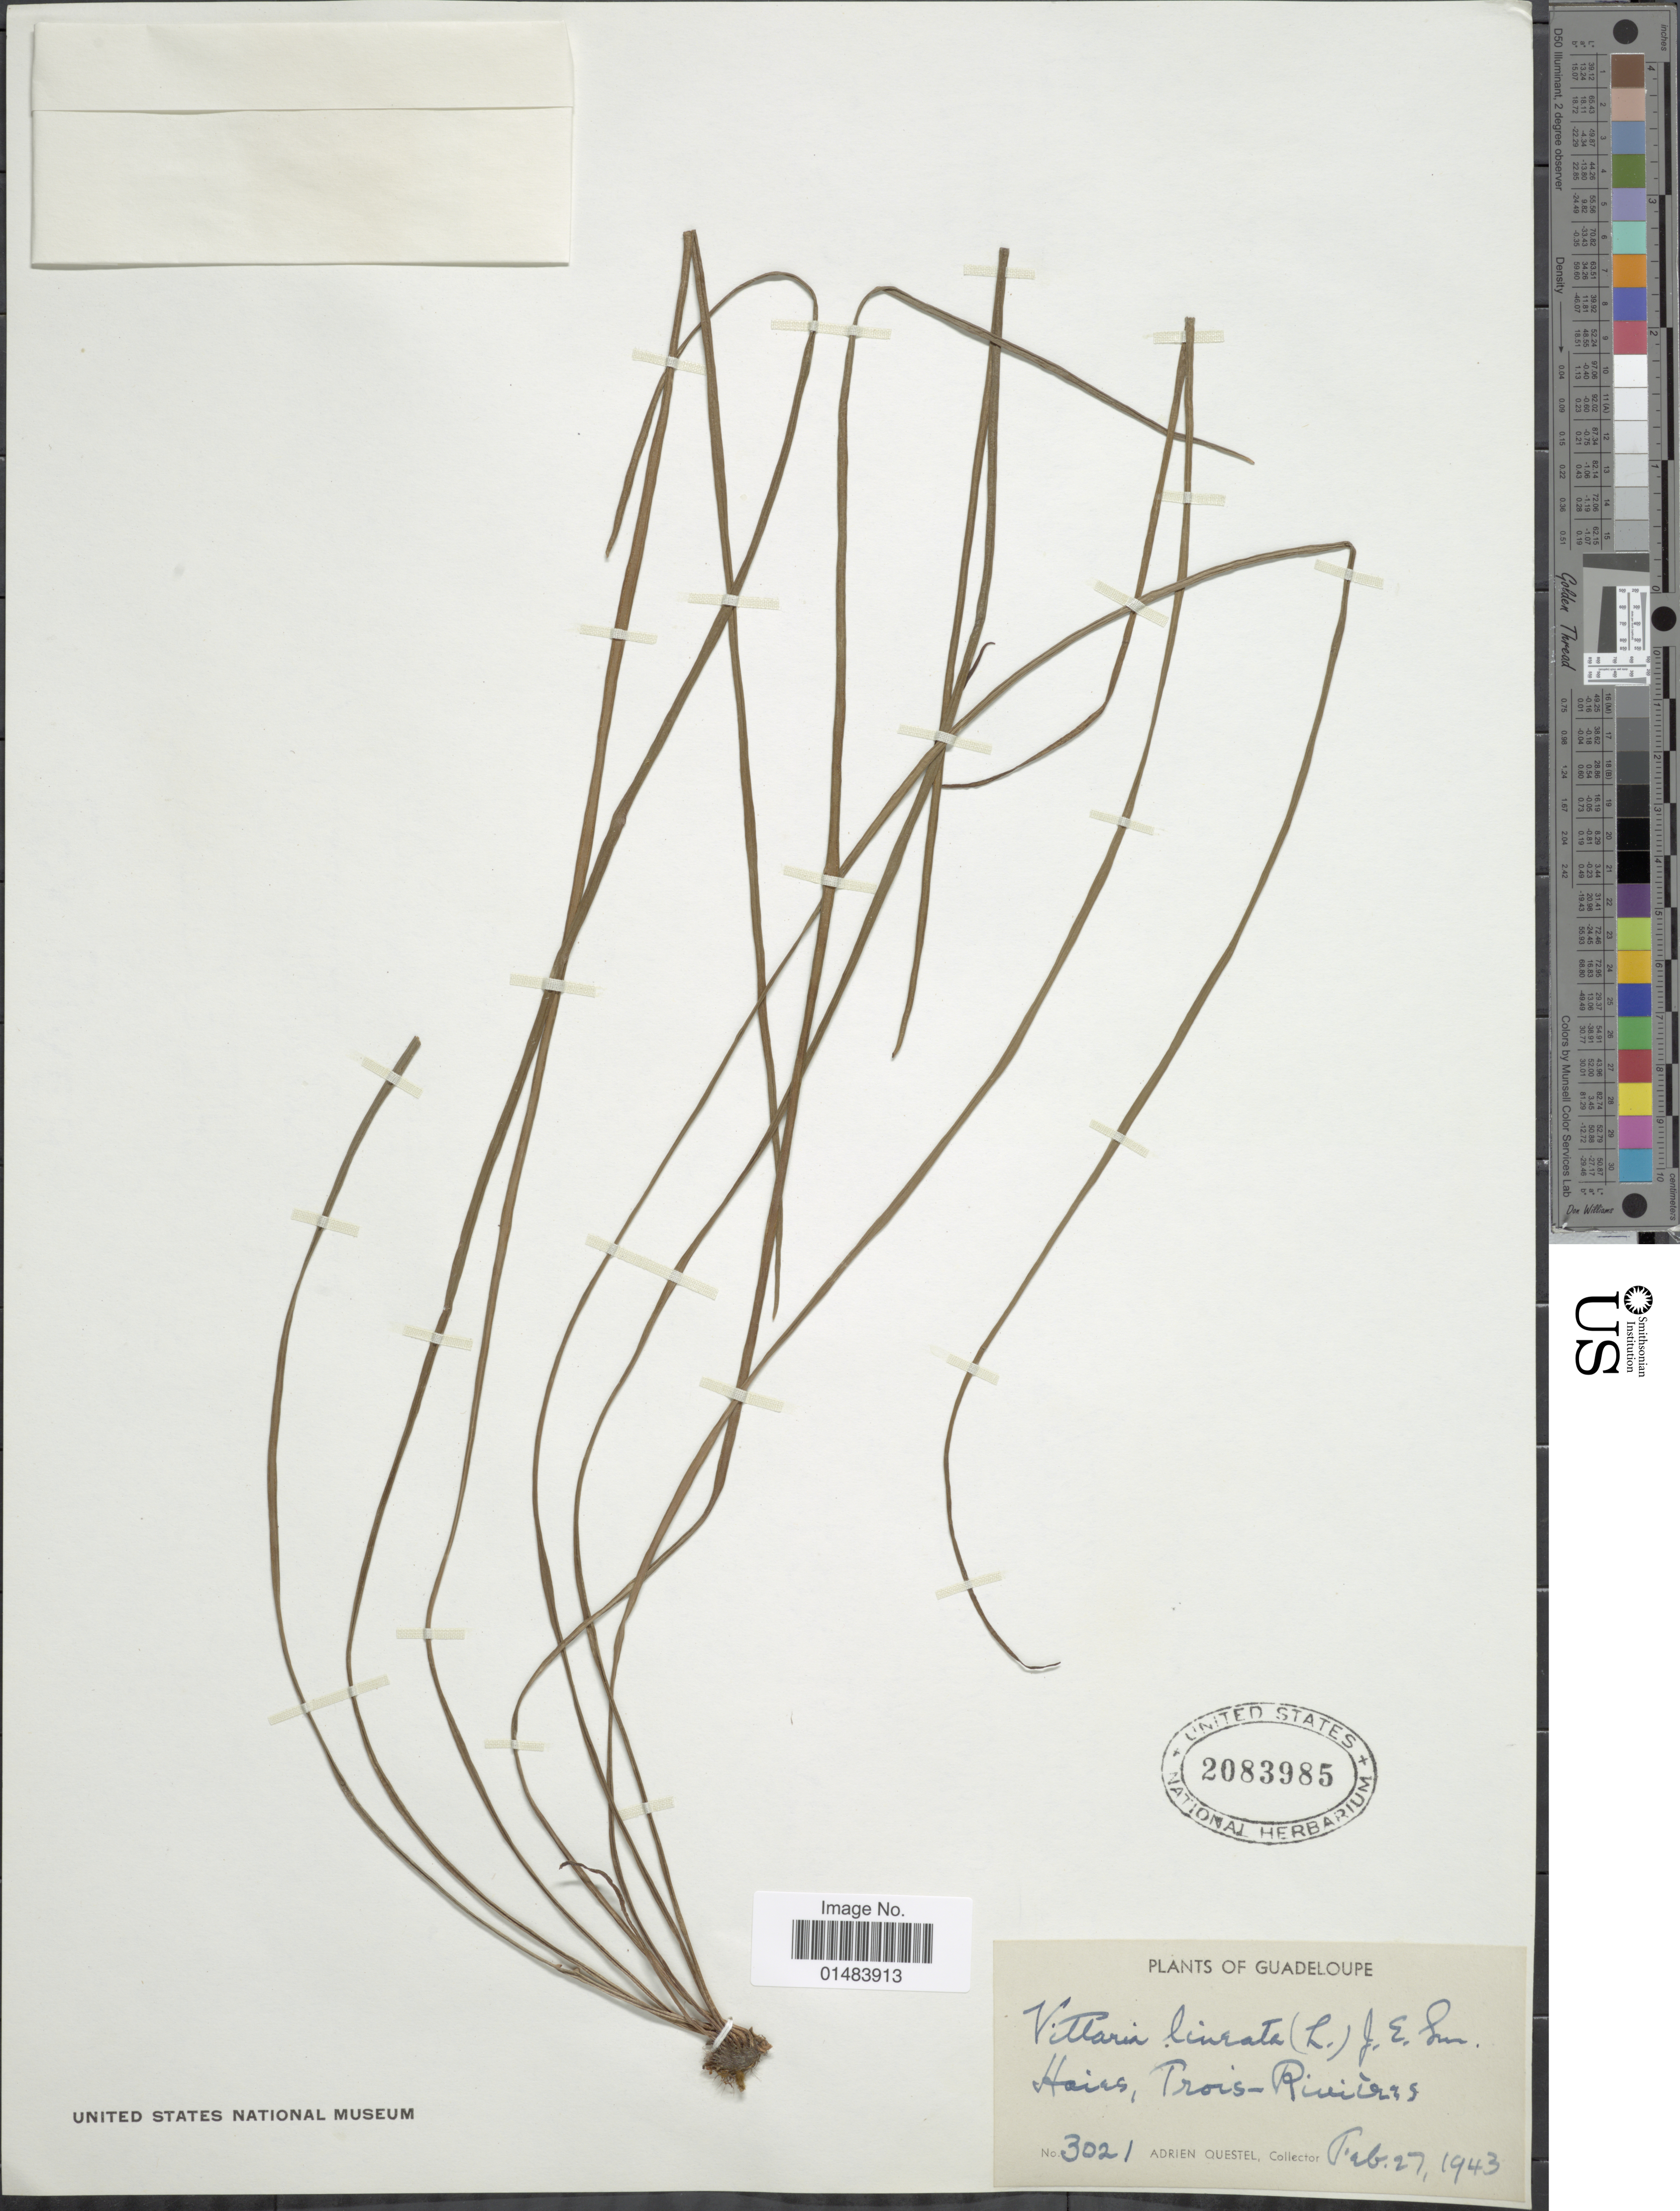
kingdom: Plantae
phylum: Tracheophyta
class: Polypodiopsida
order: Polypodiales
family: Pteridaceae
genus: Vittaria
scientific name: Vittaria lineata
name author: (L.) Sm.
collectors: A. Questel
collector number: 3021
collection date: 1943-02-27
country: Guadeloupe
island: Leeward Is.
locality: Trois-Rivières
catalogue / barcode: US 2083985